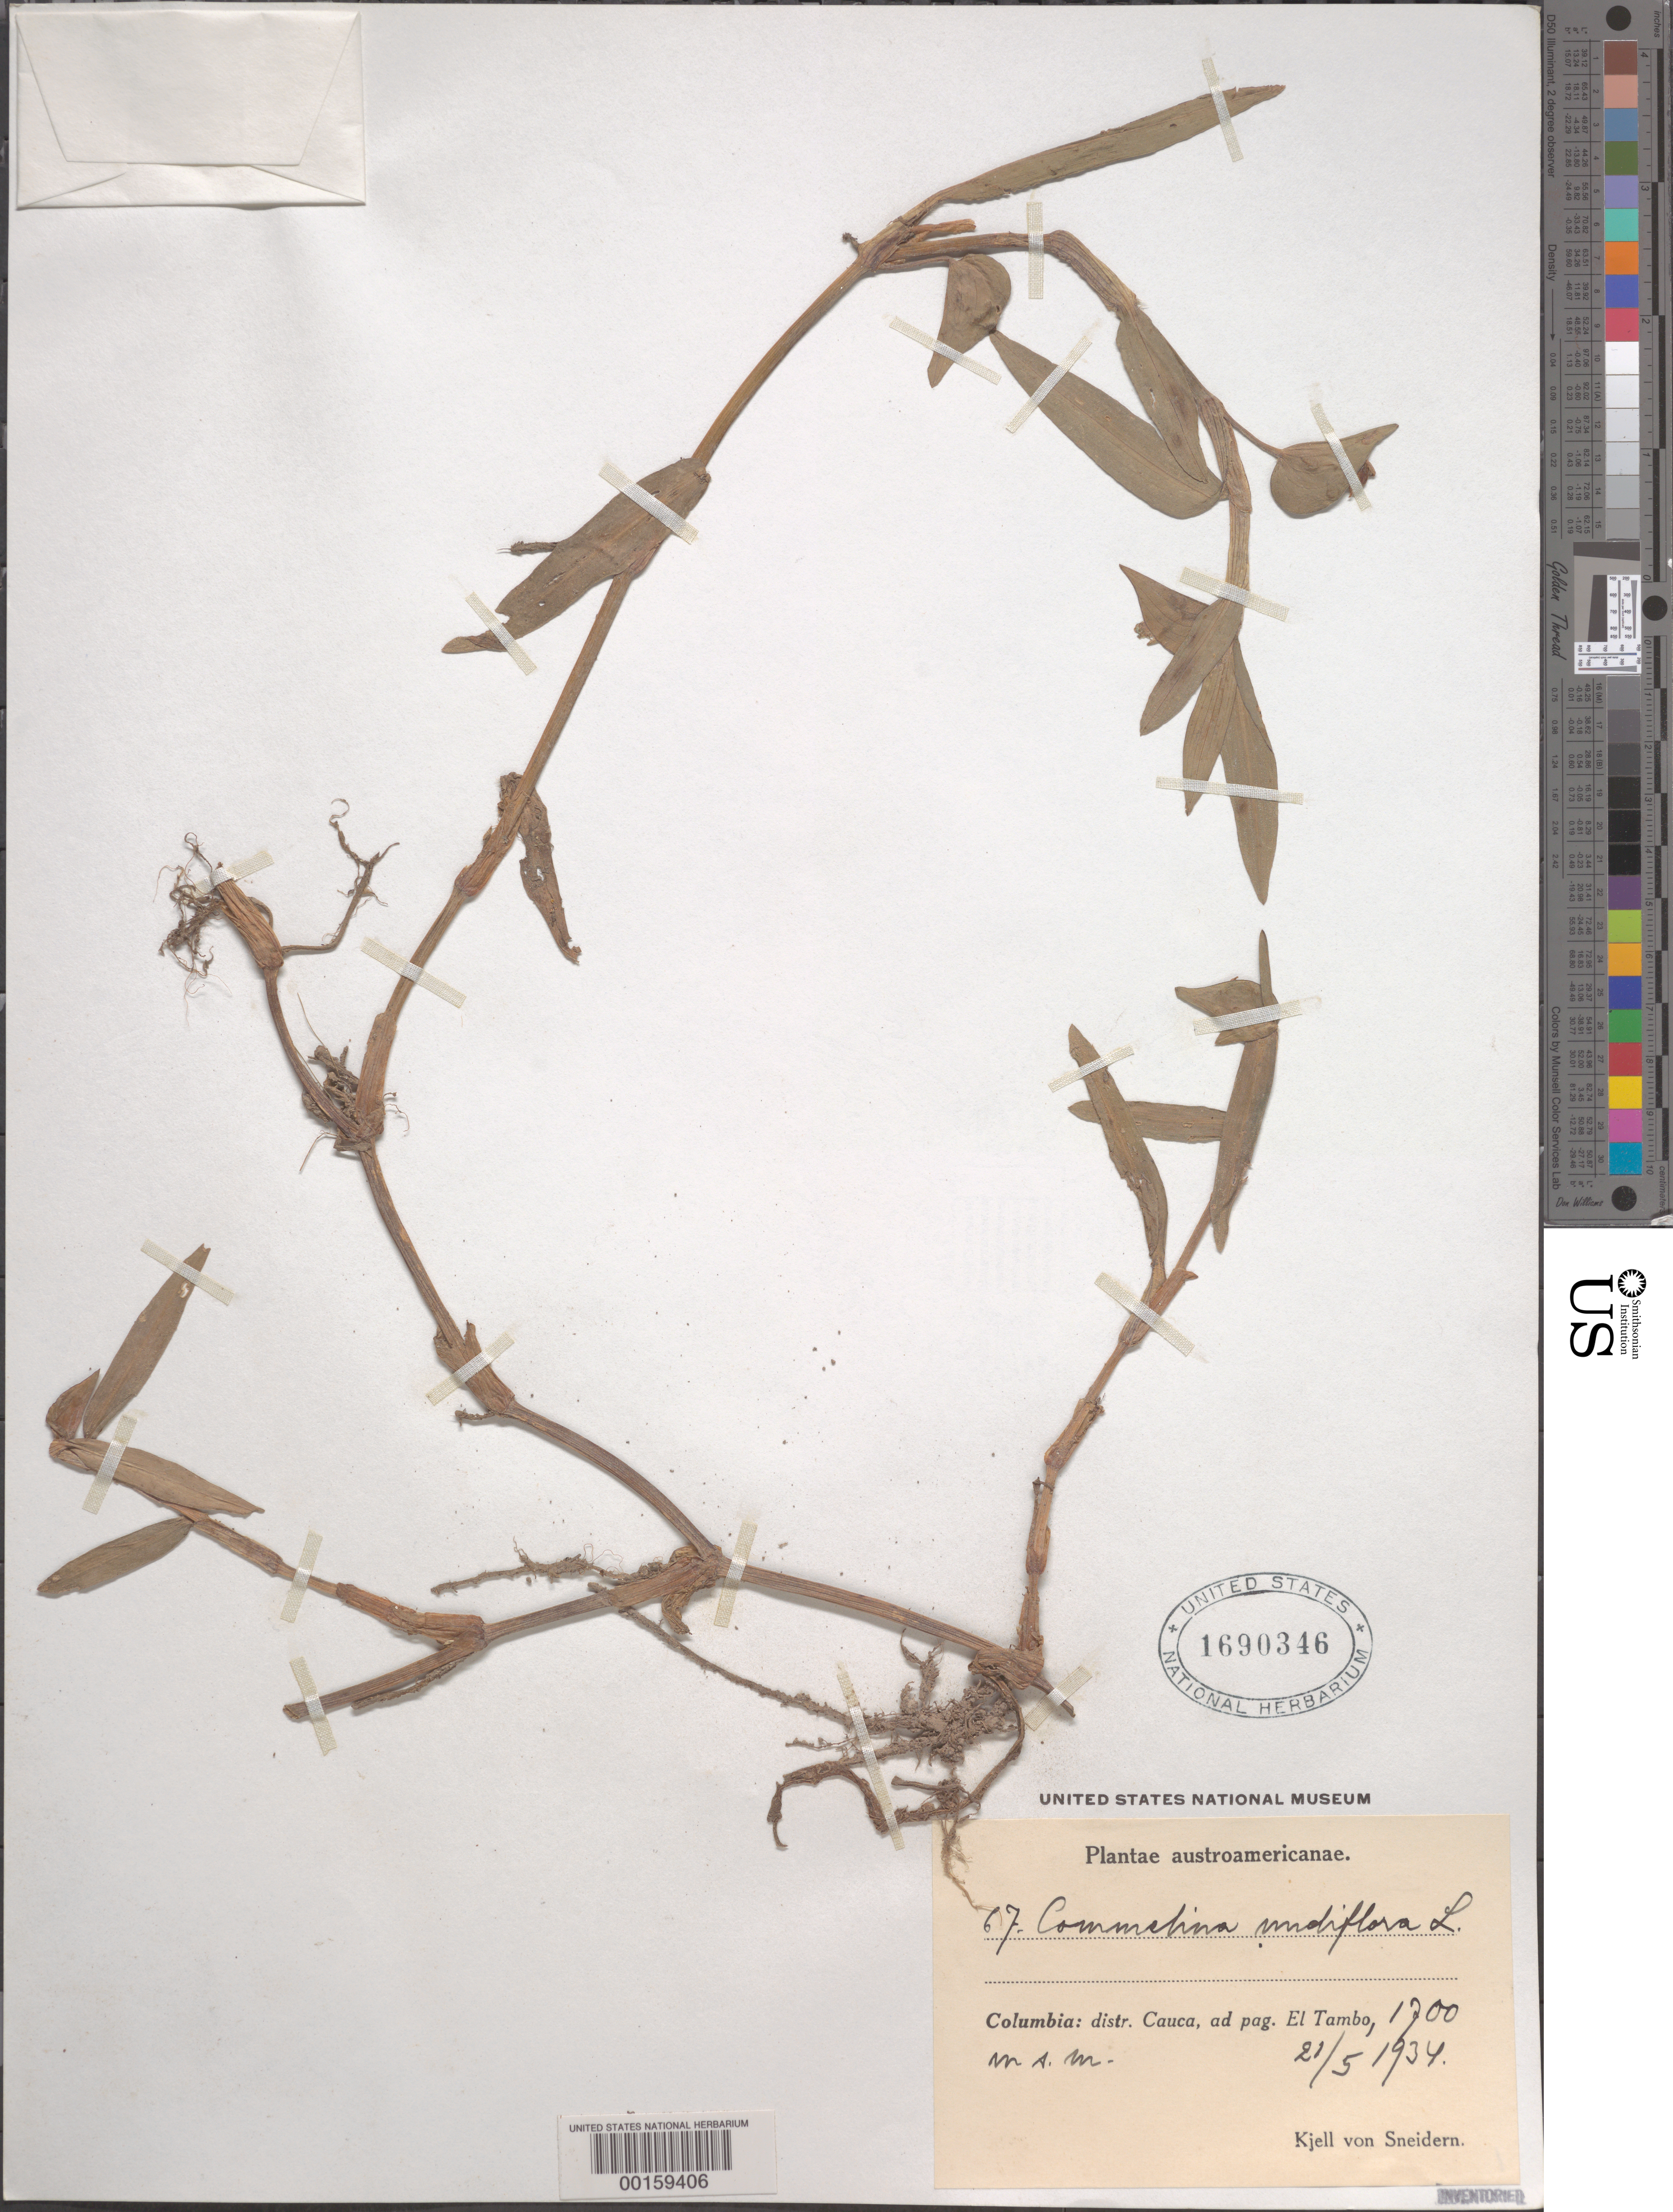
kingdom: Plantae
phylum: Tracheophyta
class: Liliopsida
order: Commelinales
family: Commelinaceae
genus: Commelina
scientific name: Commelina diffusa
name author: Burm. f.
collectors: K. von Sneidern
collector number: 67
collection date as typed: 21 May 1934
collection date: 1934-05-21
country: Colombia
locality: Cauca; El Tambo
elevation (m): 1700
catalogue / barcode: US 1690346